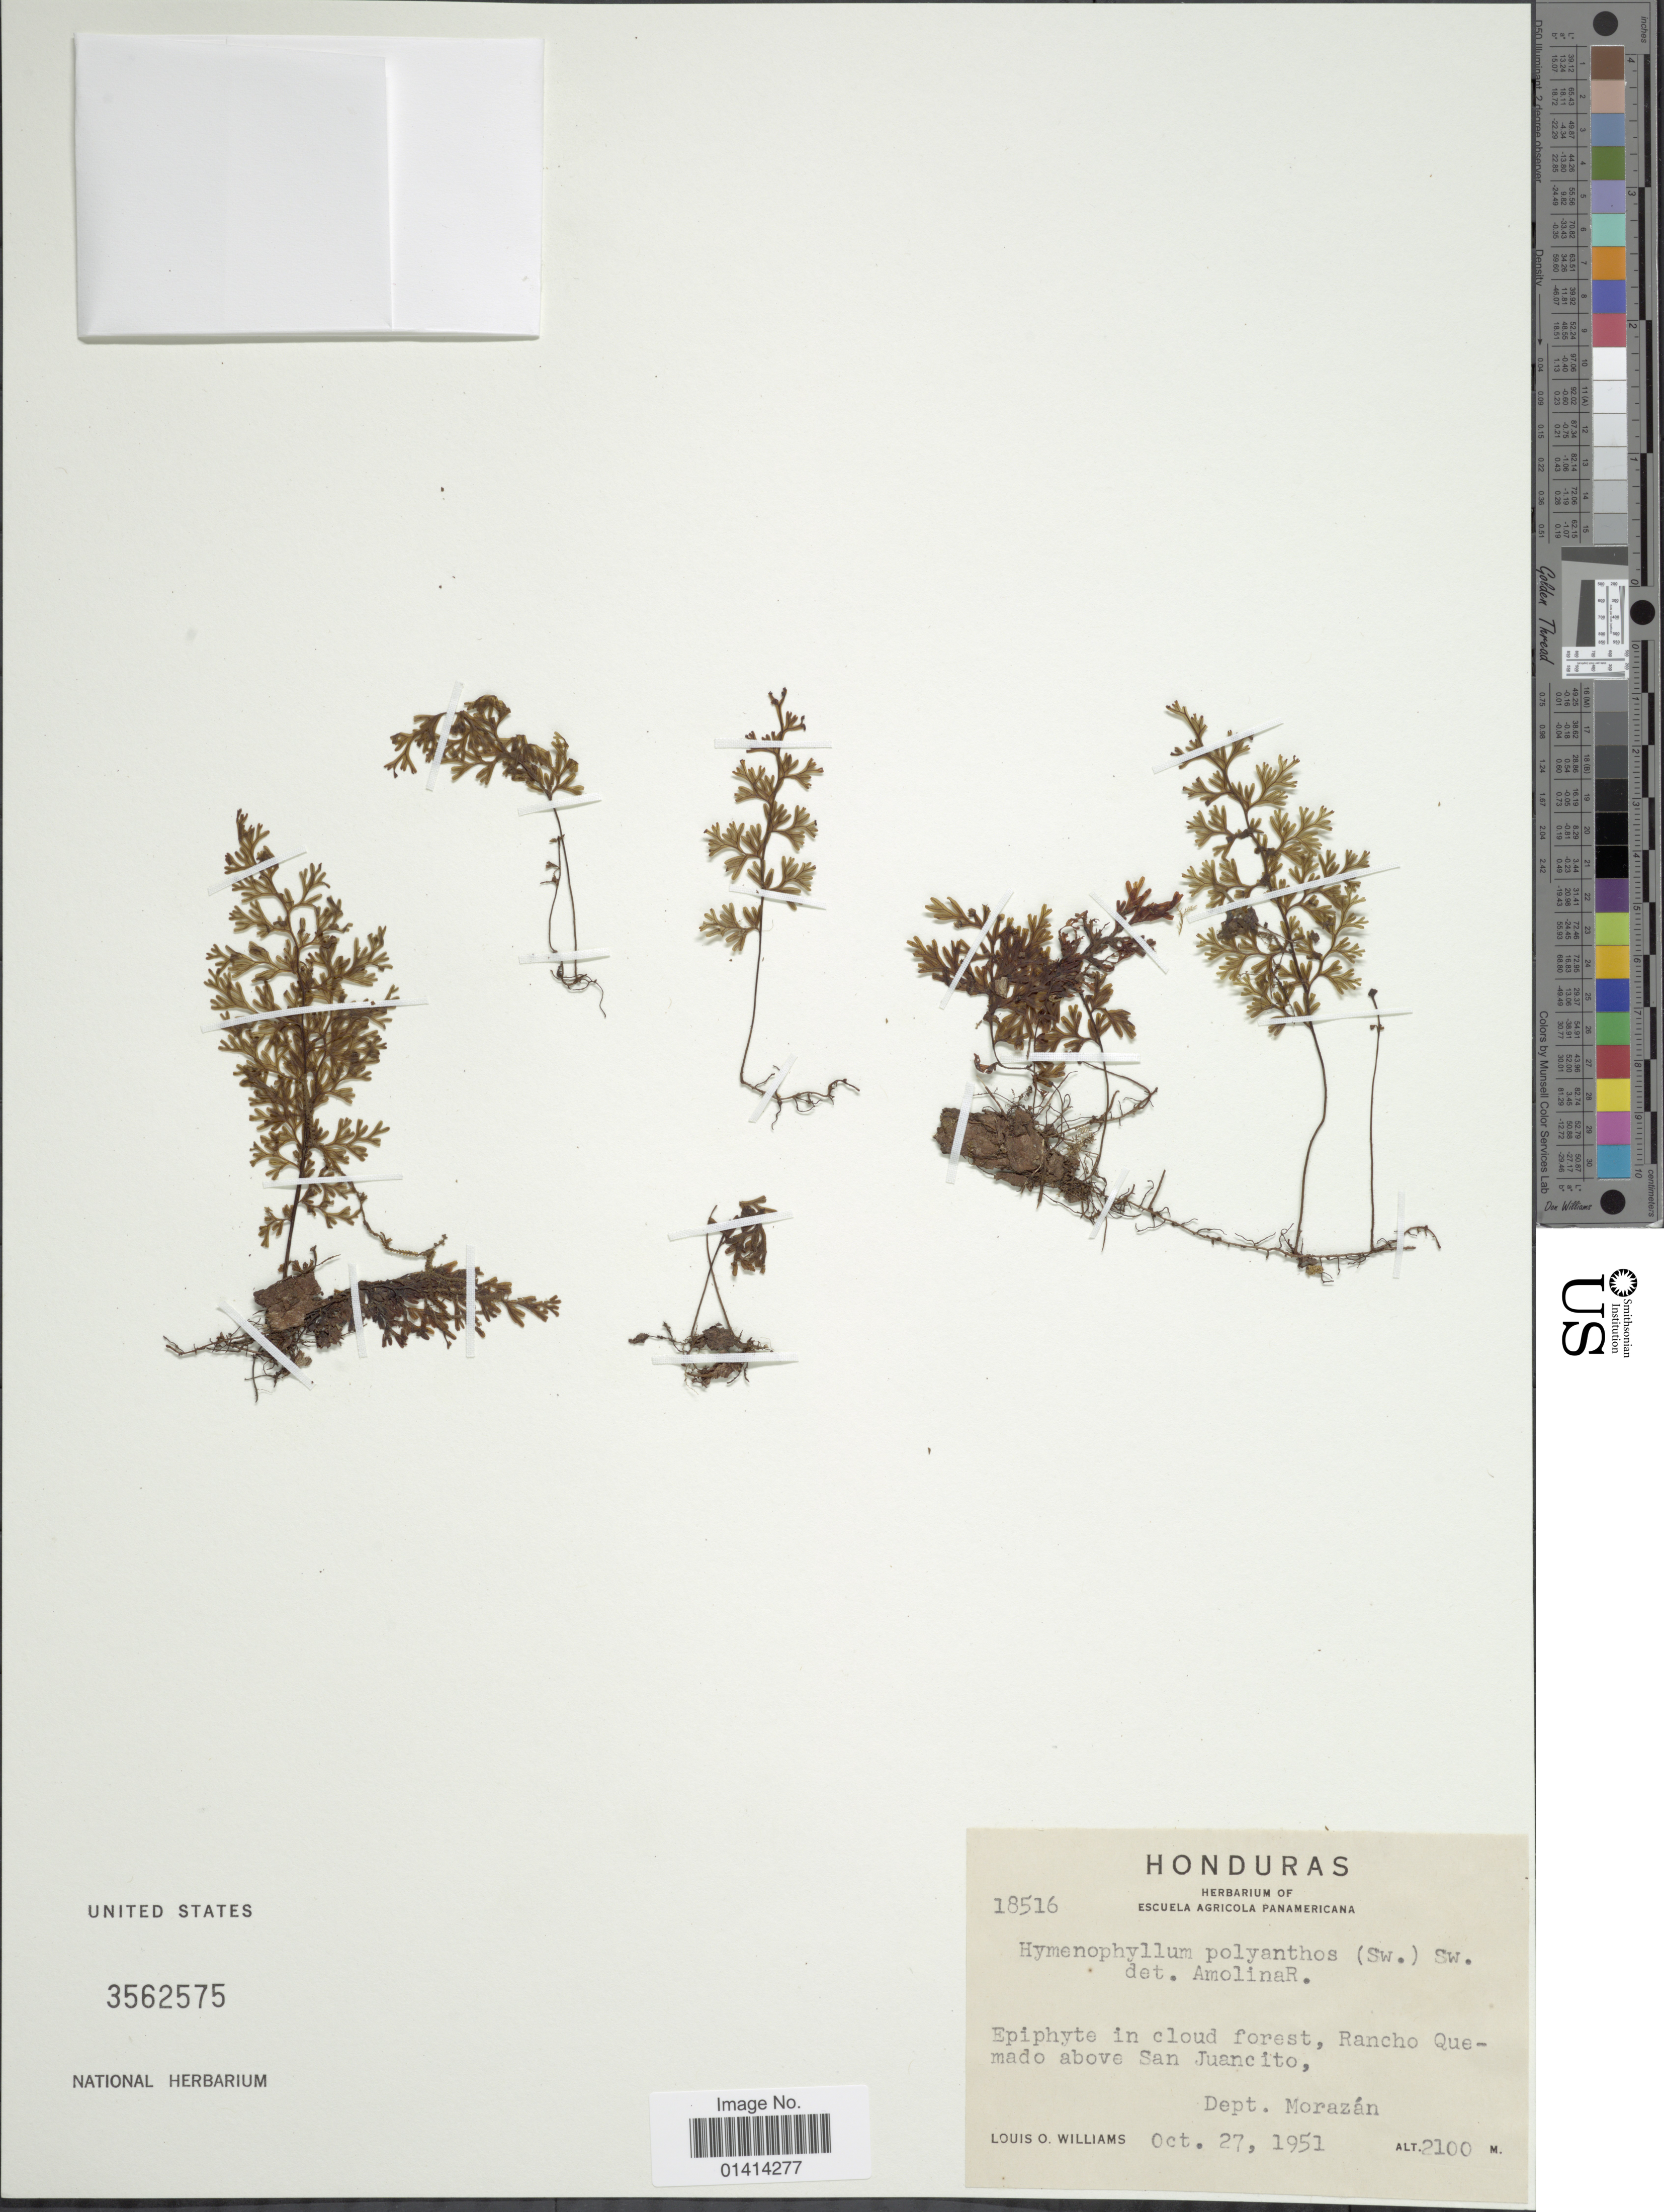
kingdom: Plantae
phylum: Tracheophyta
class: Polypodiopsida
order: Hymenophyllales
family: Hymenophyllaceae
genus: Hymenophyllum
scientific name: Hymenophyllum polyanthos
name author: (Sw.) Sw.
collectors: L. O. Williams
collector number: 18516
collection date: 1915-10-27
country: Honduras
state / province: Fco. Morazán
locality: Rancho Quemado above San Juancito, Dept Morazán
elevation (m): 2100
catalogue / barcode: US 35625757